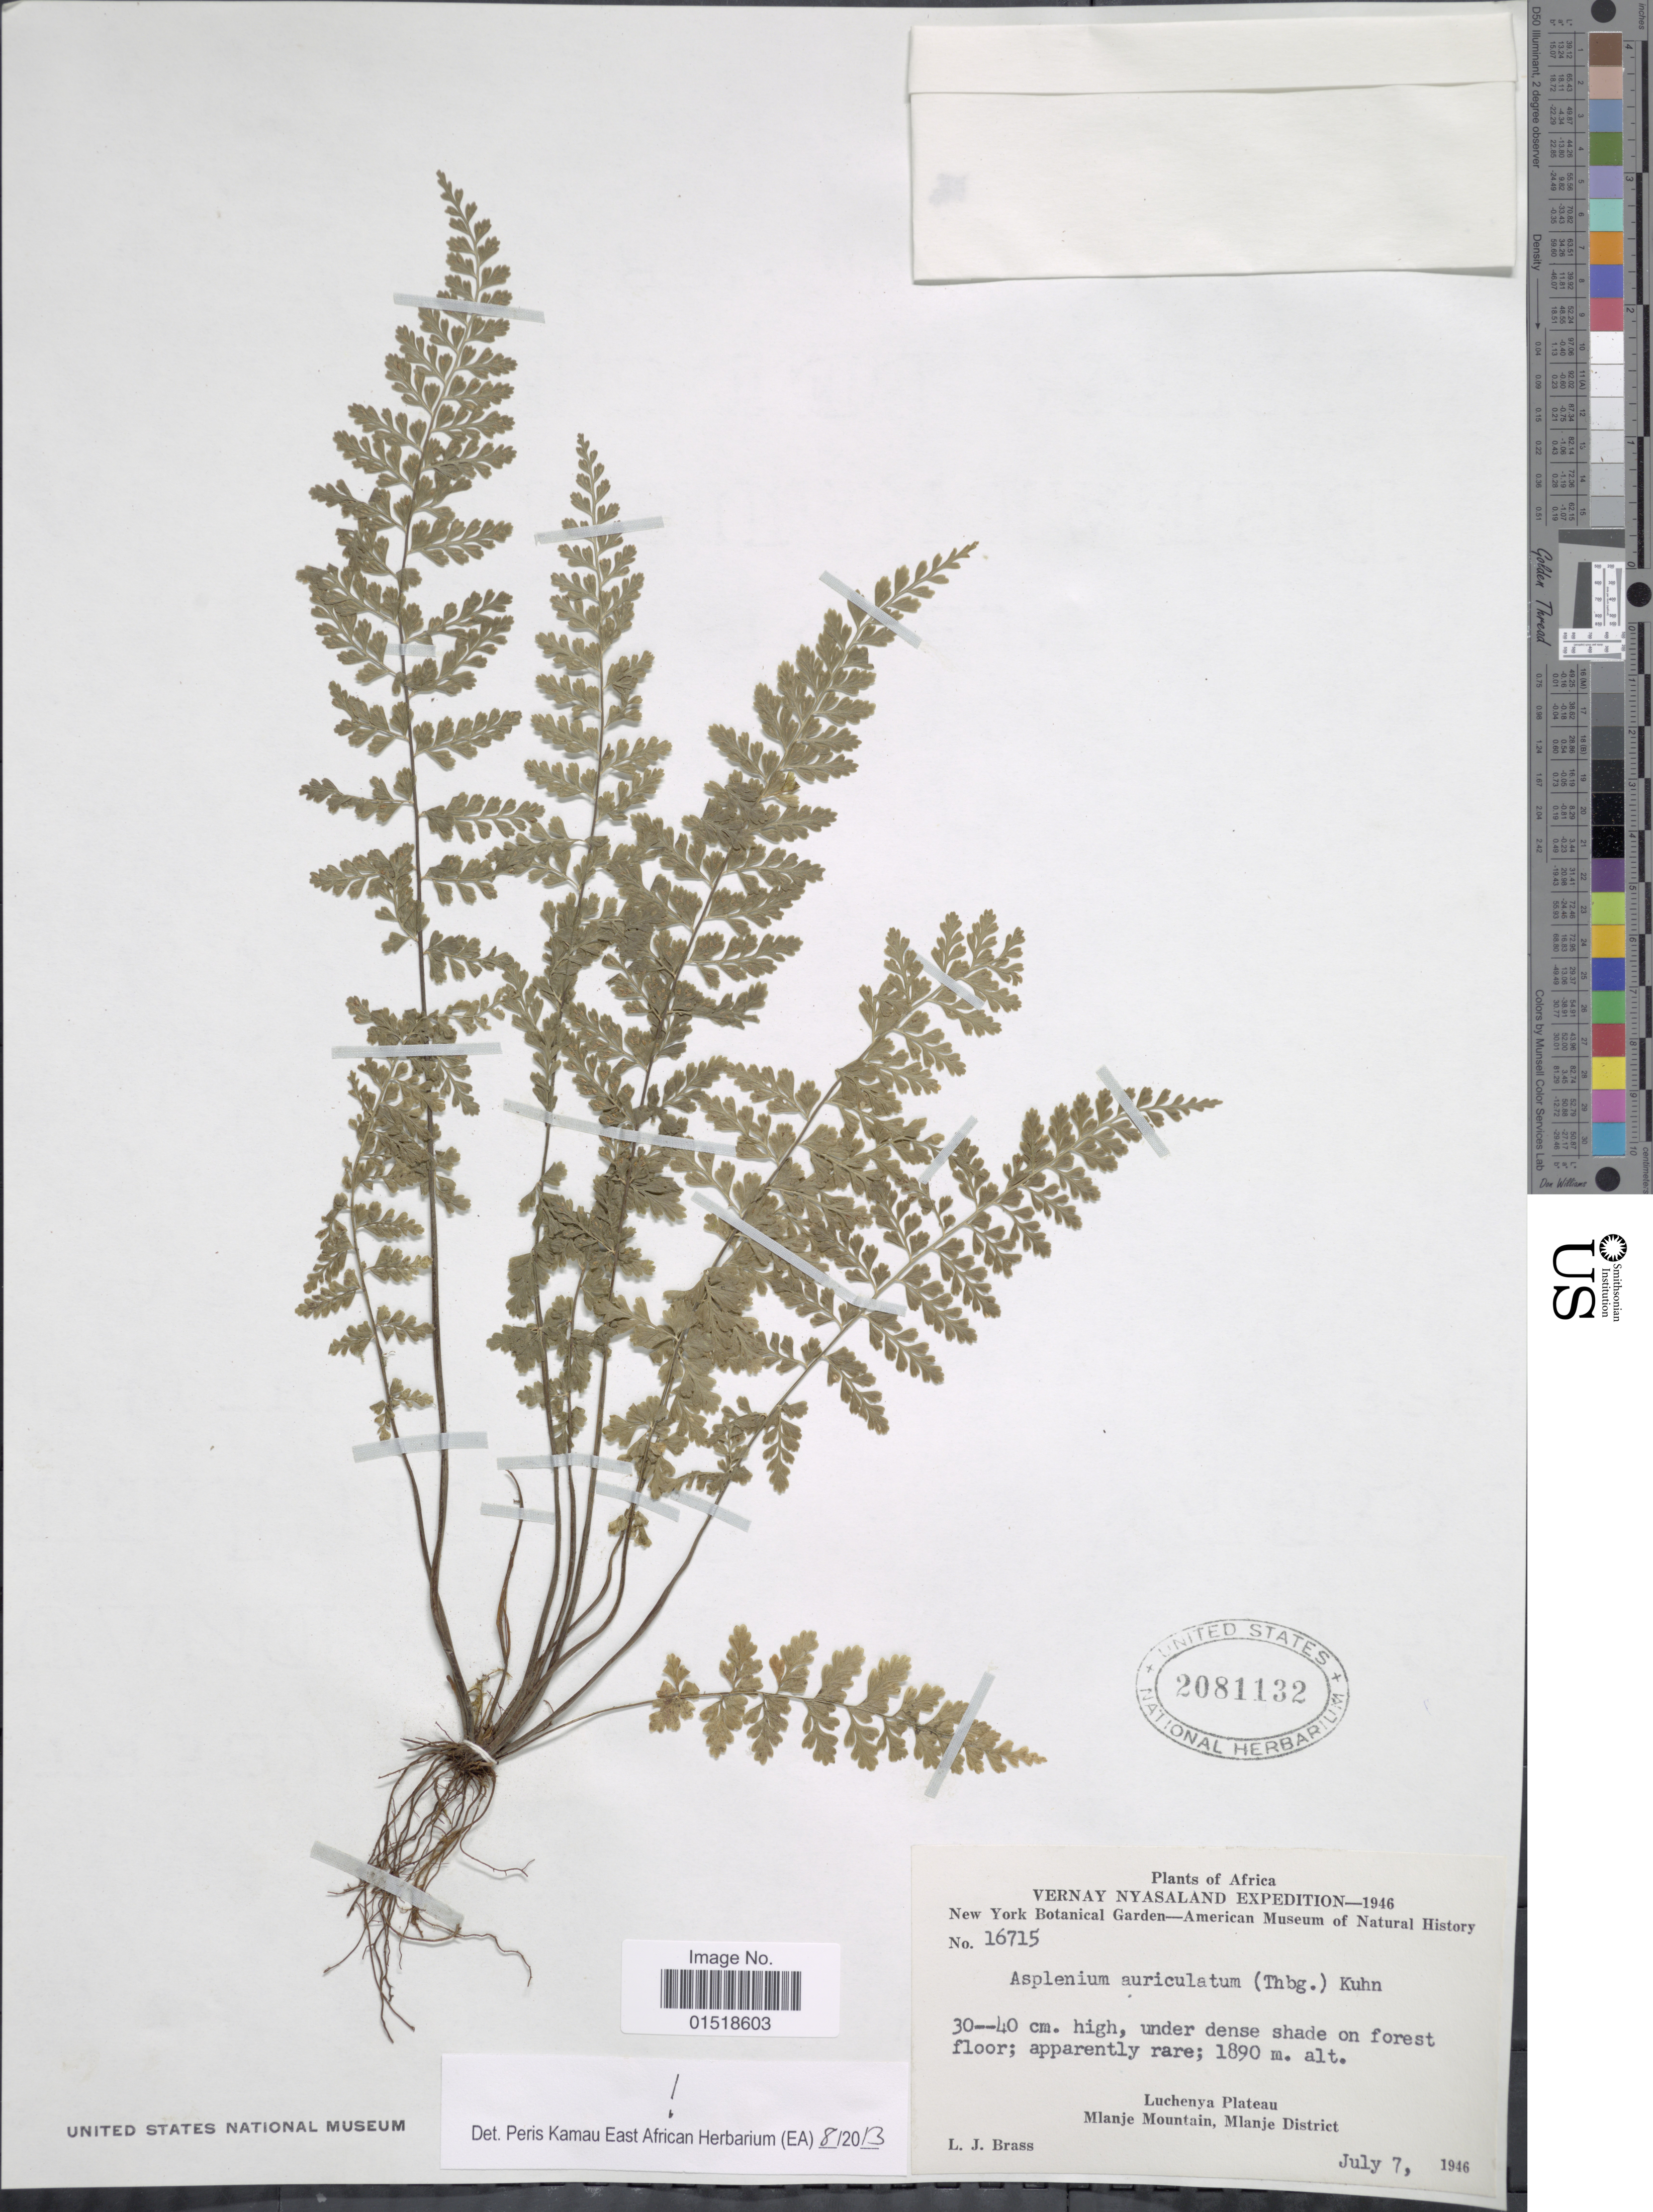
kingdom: Plantae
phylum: Tracheophyta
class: Polypodiopsida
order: Polypodiales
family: Aspleniaceae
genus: Asplenium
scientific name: Asplenium abyssinicum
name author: Fée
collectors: L. J. Brass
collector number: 16715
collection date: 1946-07-07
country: Malawi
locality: Africa. Luchenya Plateau. Mlanje Mountain, Mlanje District.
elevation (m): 1890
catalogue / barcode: US 2081132